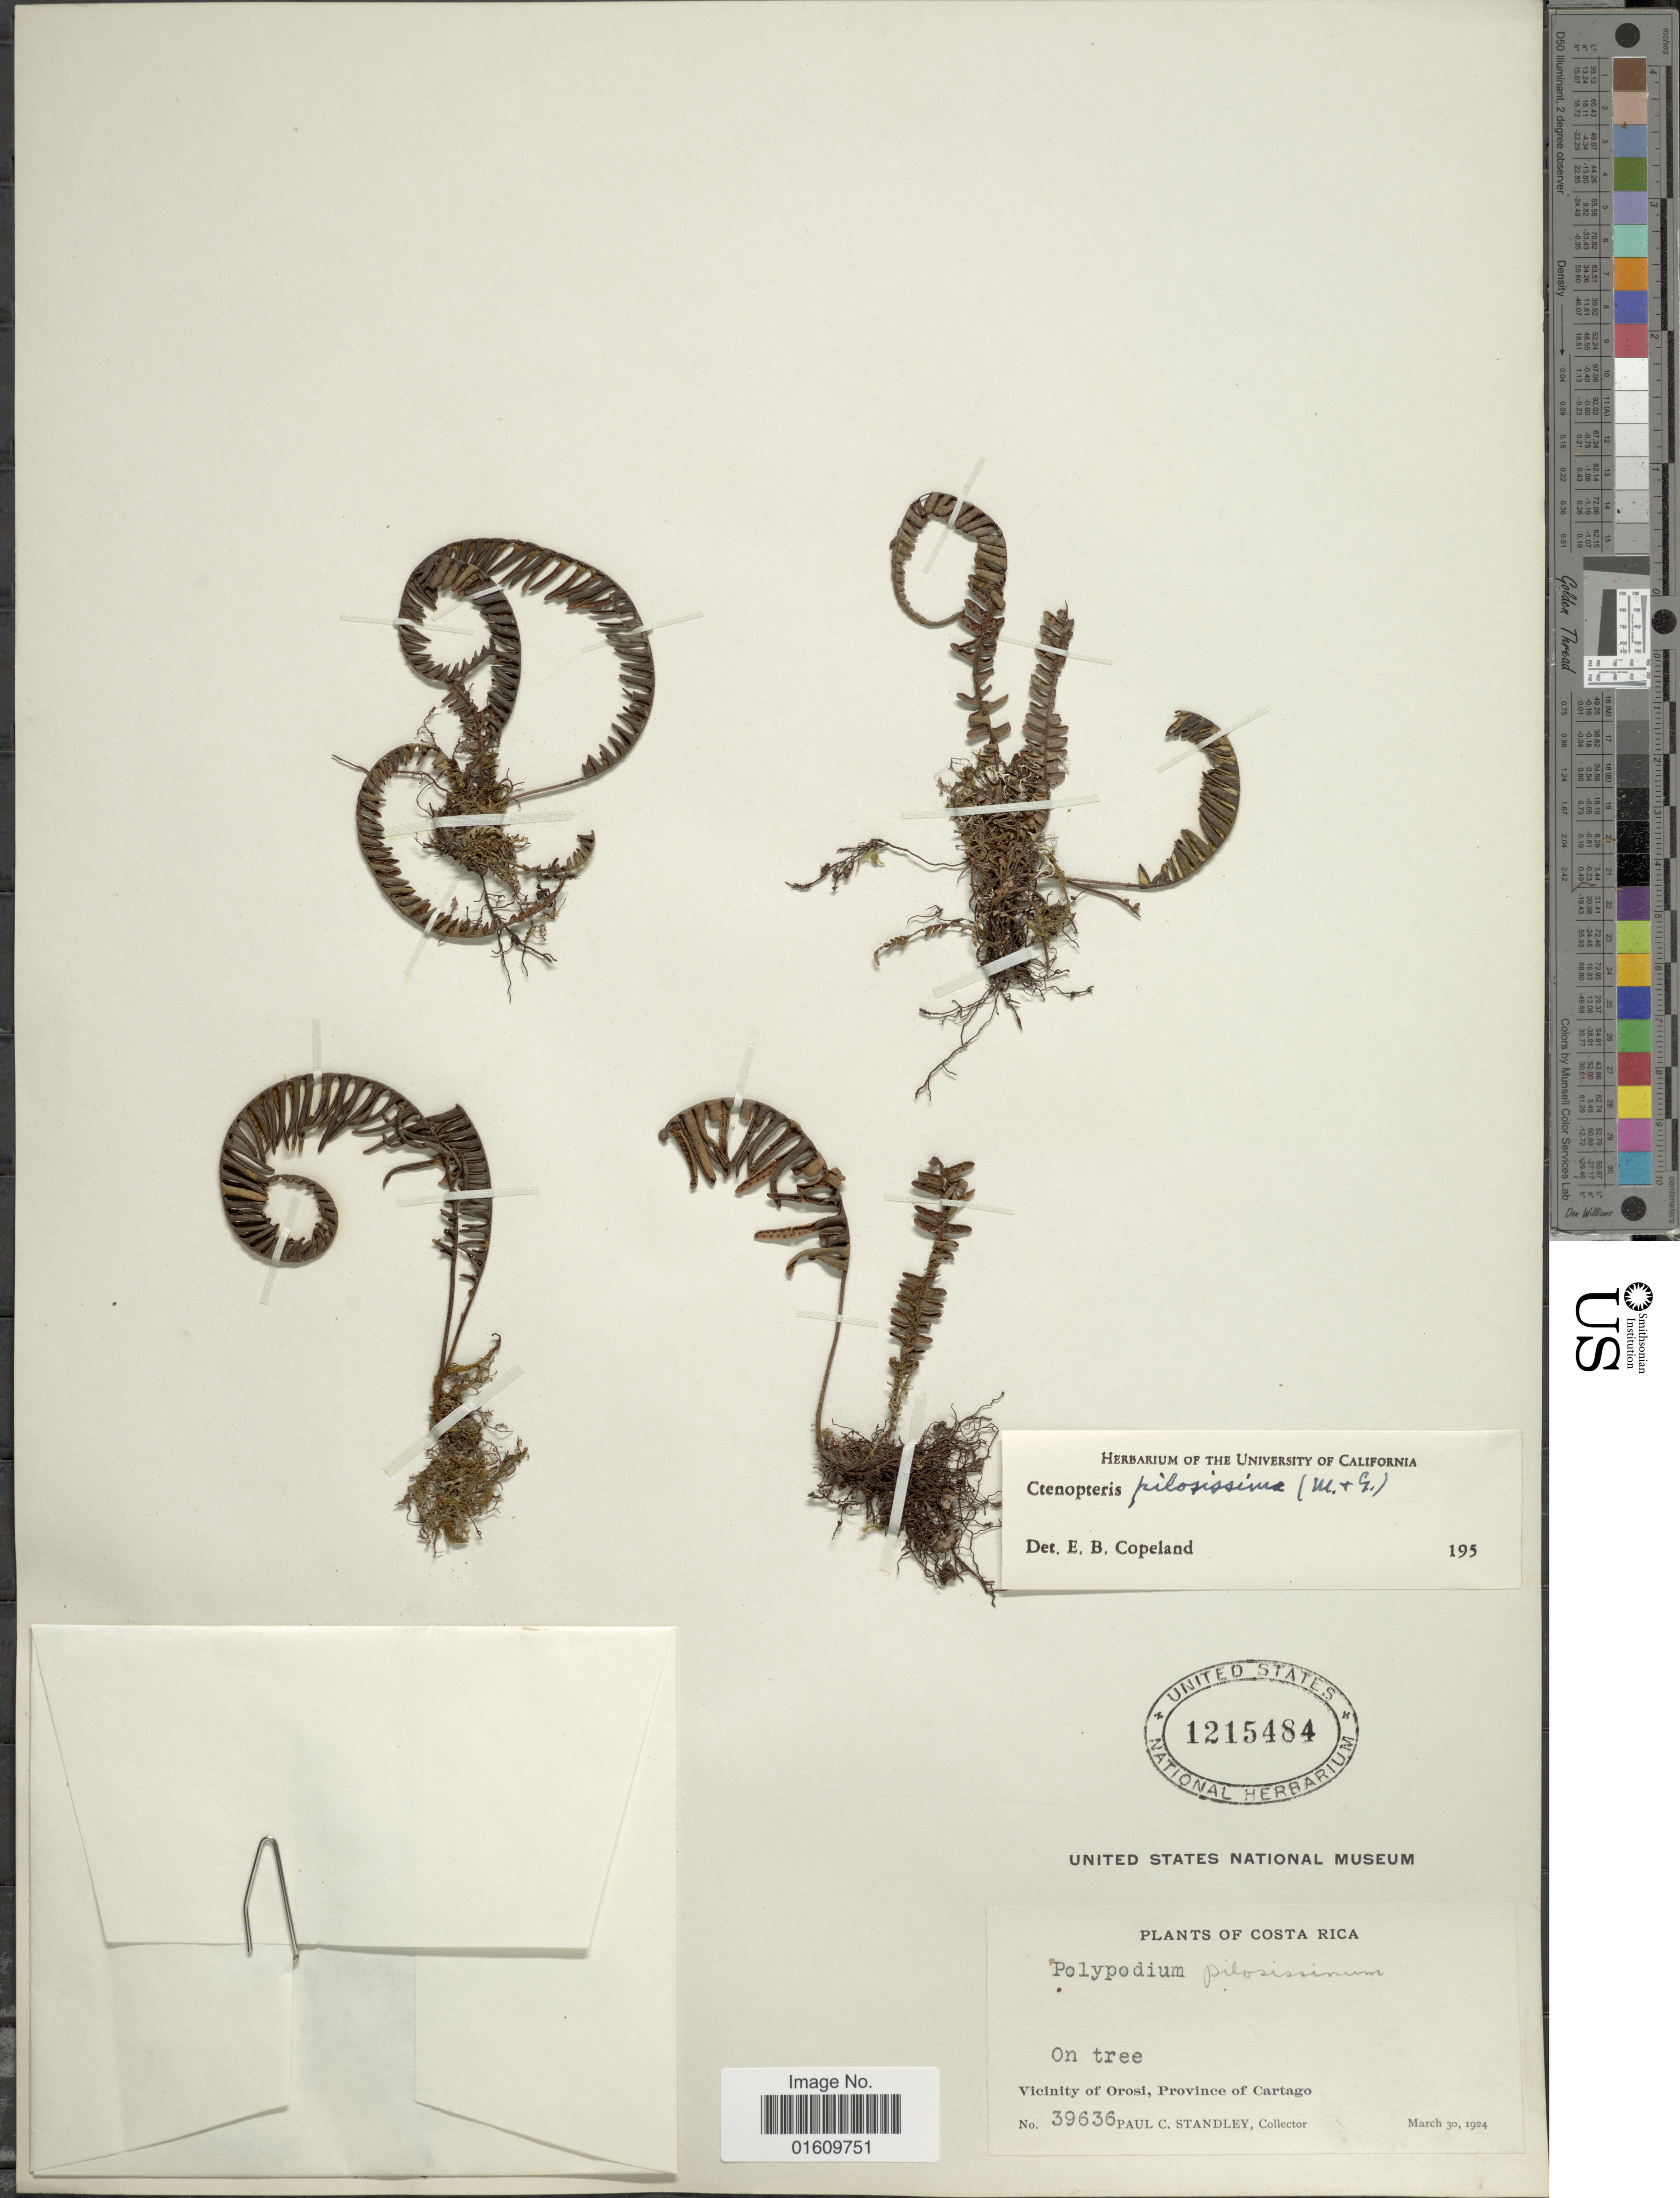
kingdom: Plantae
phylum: Tracheophyta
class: Polypodiopsida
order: Polypodiales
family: Polypodiaceae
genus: Melpomene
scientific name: Melpomene xiphopteroides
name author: (Liebm.) A.R. Sm. & R.C. Moran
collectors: P. C. Standley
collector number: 39636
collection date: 1924-03-30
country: Costa Rica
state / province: Cartago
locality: Vicinity of Orosi, Province of Cartago.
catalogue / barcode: US 1215484